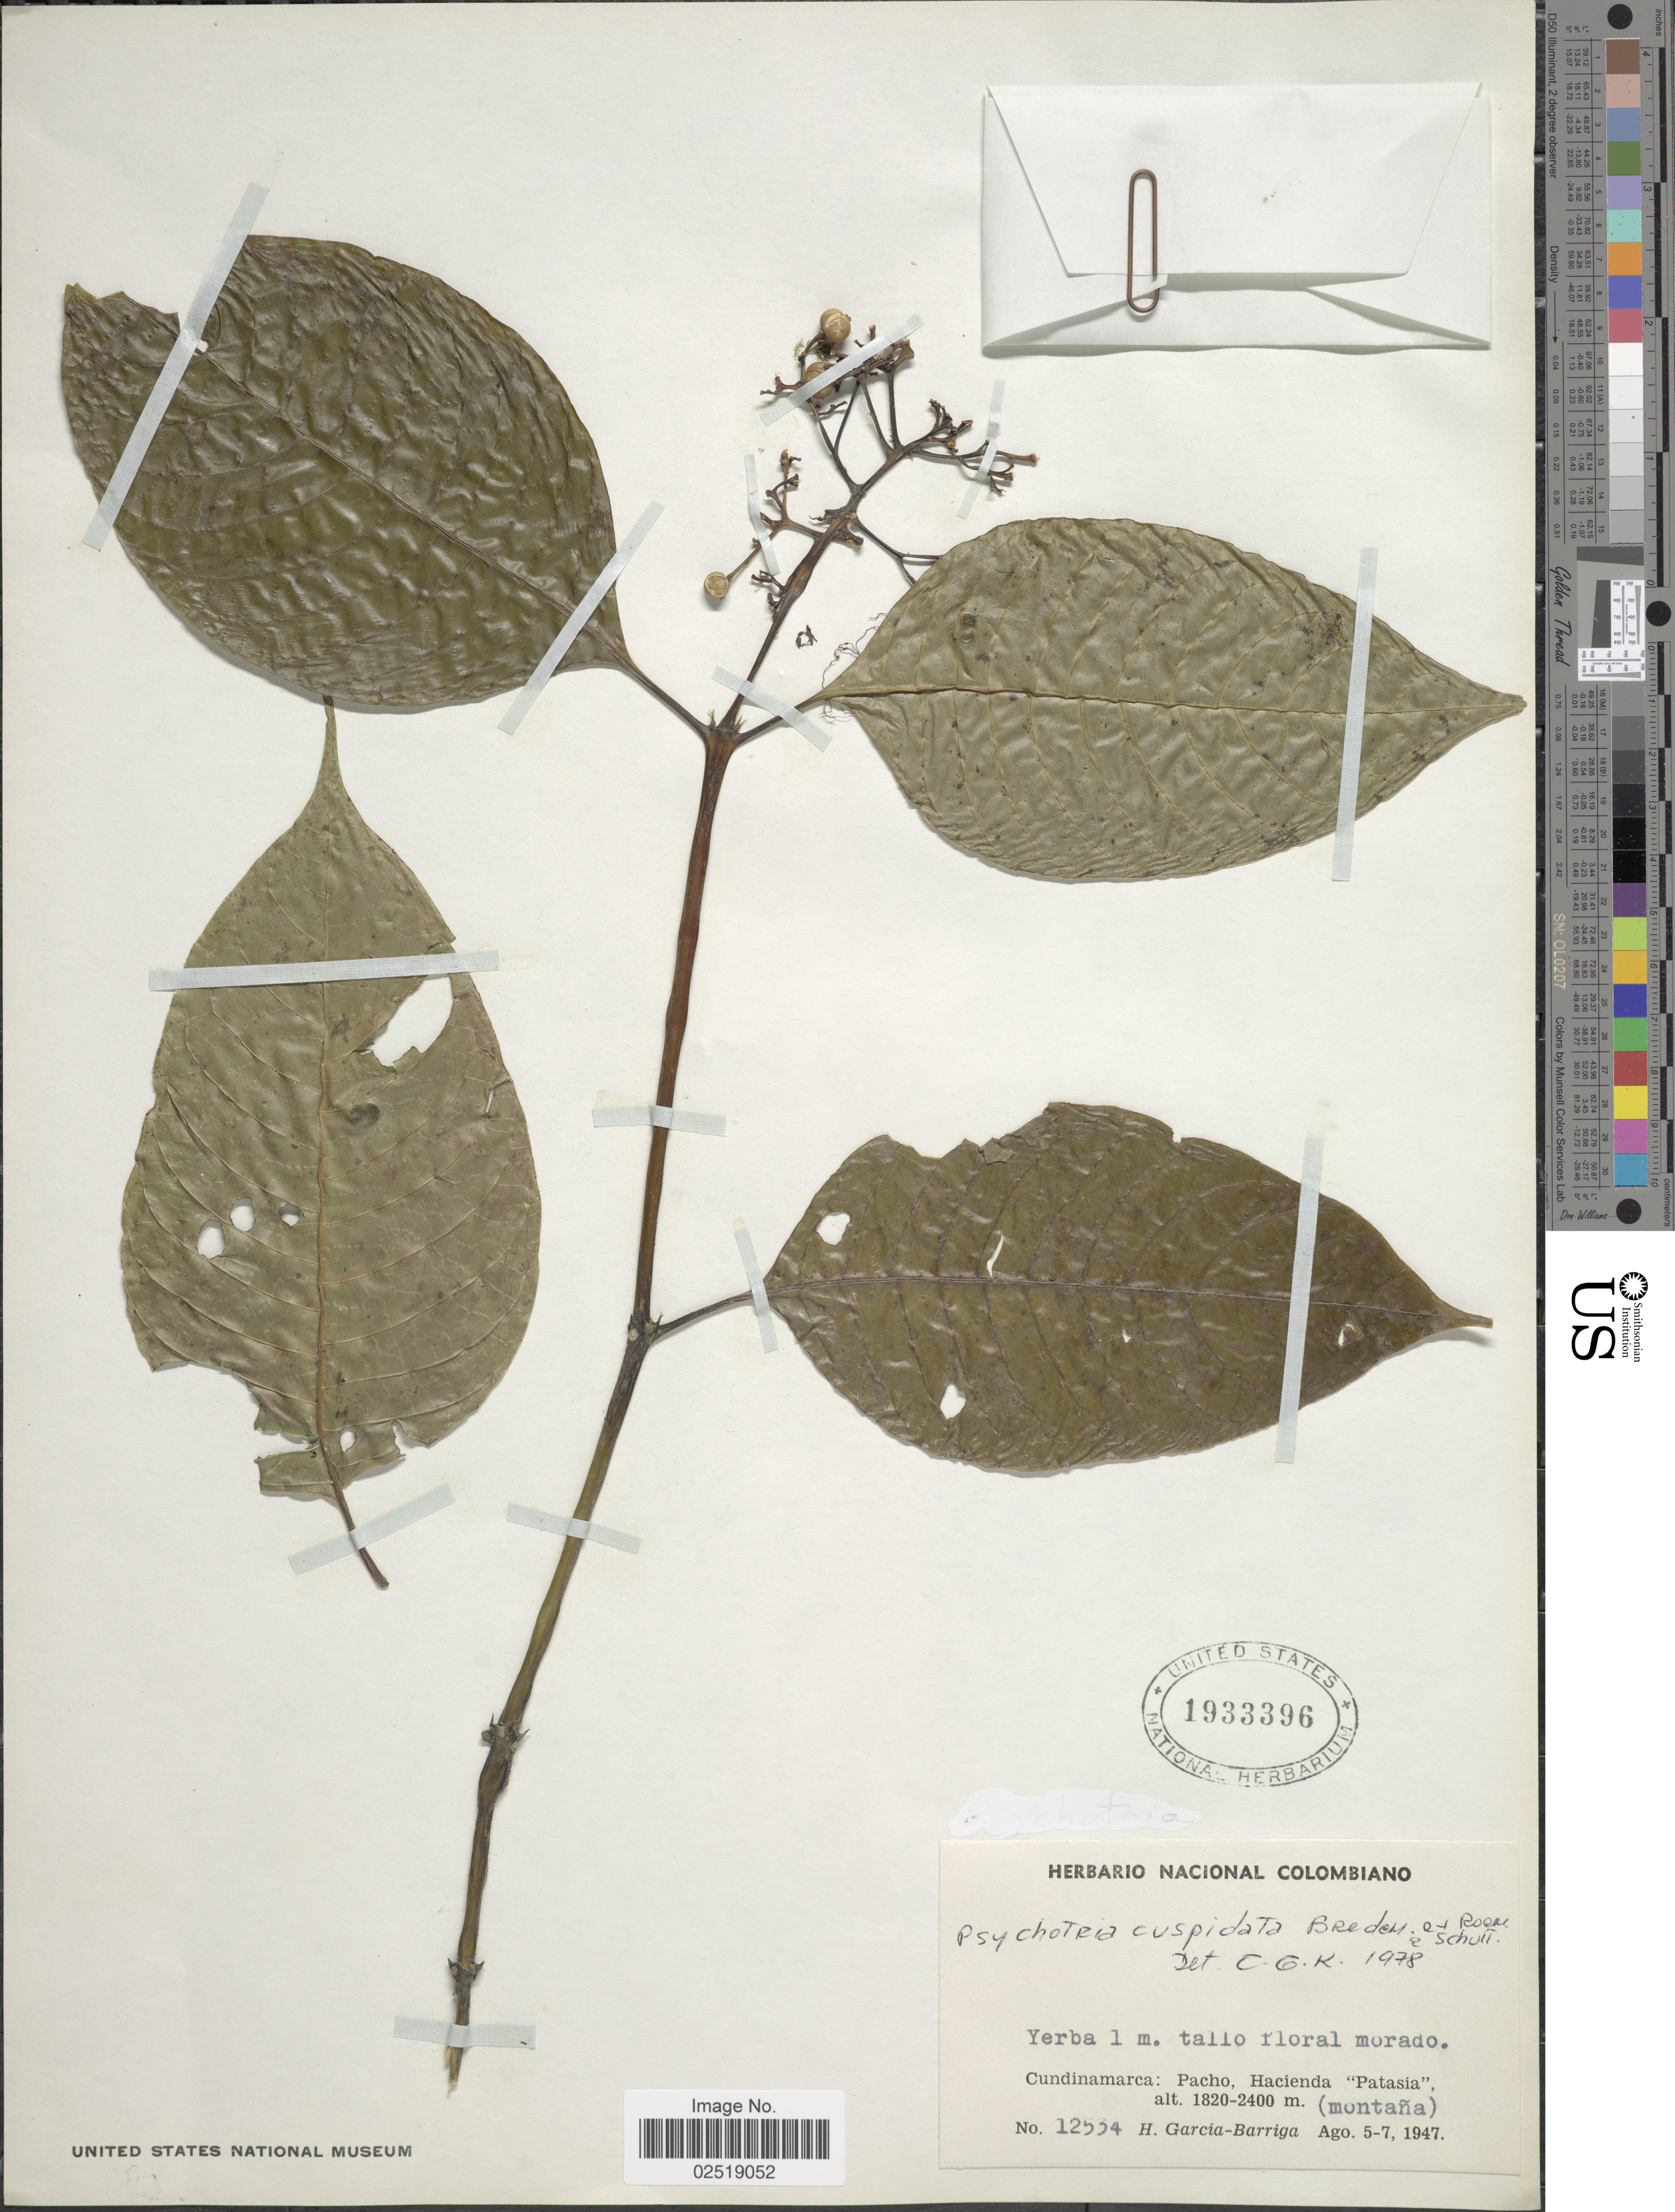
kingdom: Plantae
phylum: Tracheophyta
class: Magnoliopsida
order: Gentianales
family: Rubiaceae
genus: Psychotria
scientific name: Psychotria cuspidata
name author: Bredem. ex Schult.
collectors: H. García Barriga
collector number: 12534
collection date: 1947-08-05/1947-08-07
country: Colombia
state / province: Cundinamarca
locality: Pacho, Hacienda "Patasia"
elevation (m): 1820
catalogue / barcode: US 1933396